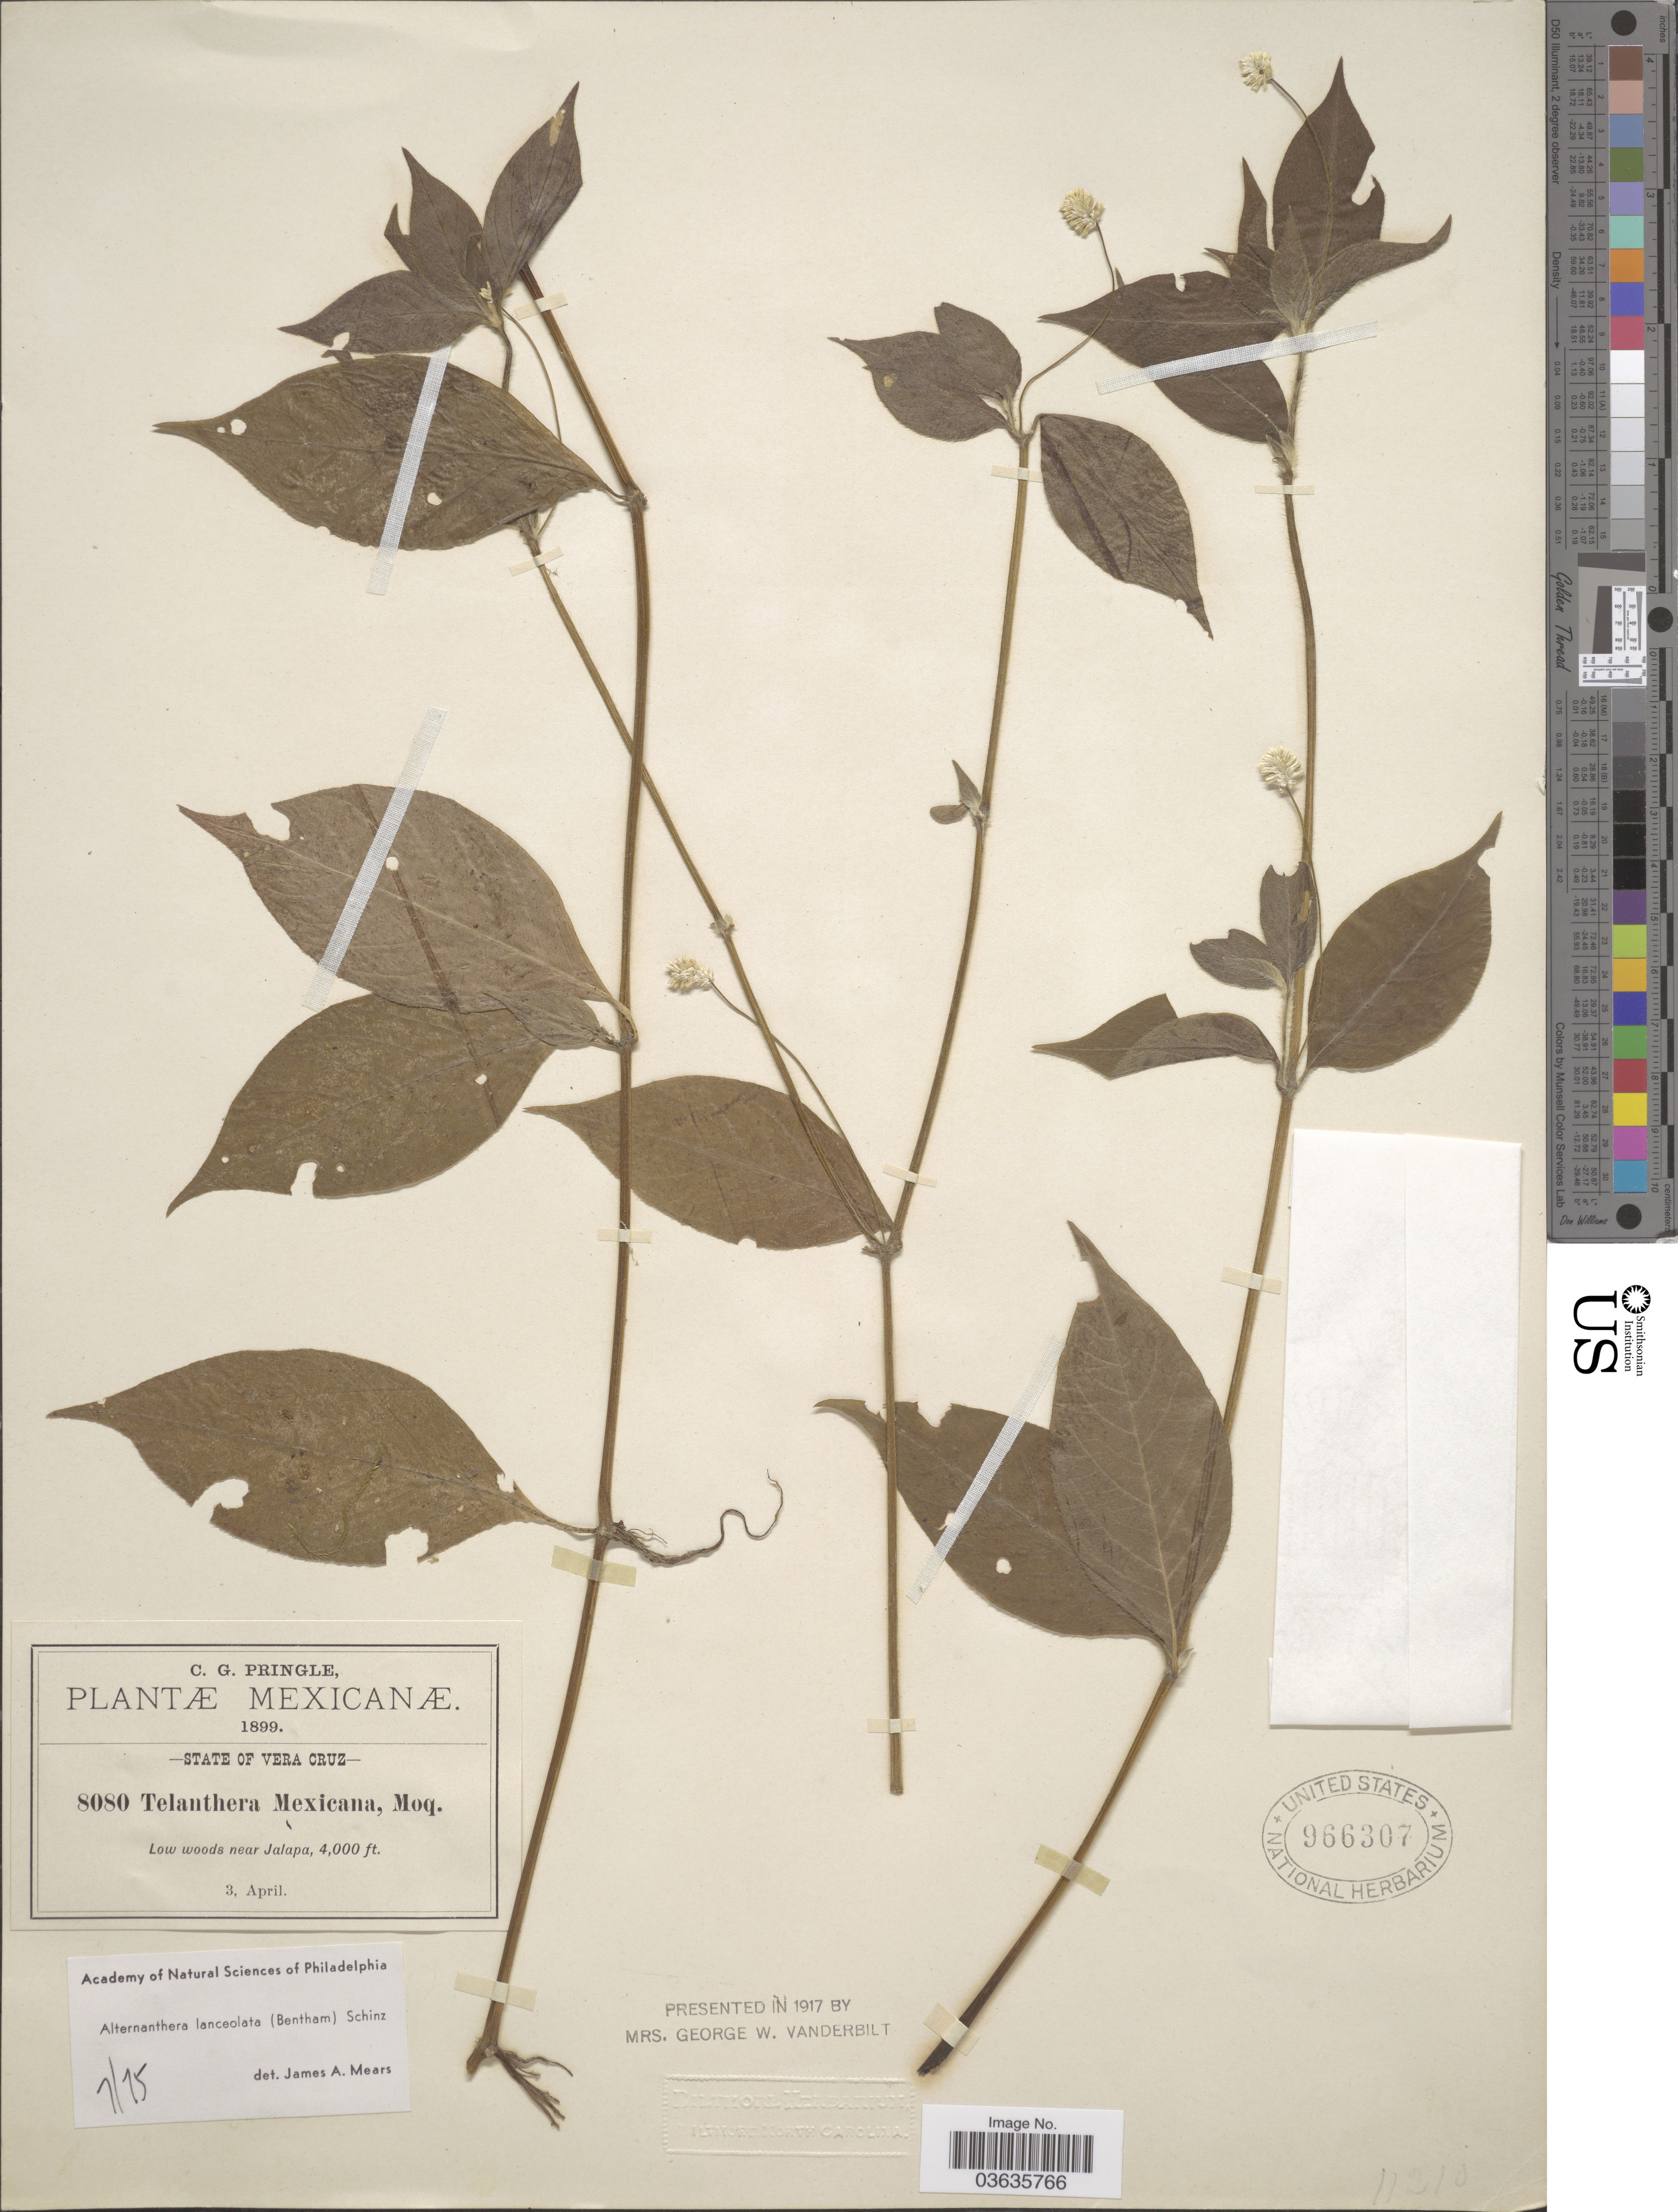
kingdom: Plantae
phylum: Tracheophyta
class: Magnoliopsida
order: Caryophyllales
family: Amaranthaceae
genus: Alternanthera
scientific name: Alternanthera lanceolata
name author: (Benth.) Schinz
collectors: C. G. Pringle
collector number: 8080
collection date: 1899-04-03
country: Mexico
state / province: Veracruz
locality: State of Vera Cruz Low woods near Jalapa.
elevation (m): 1219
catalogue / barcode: US 966307